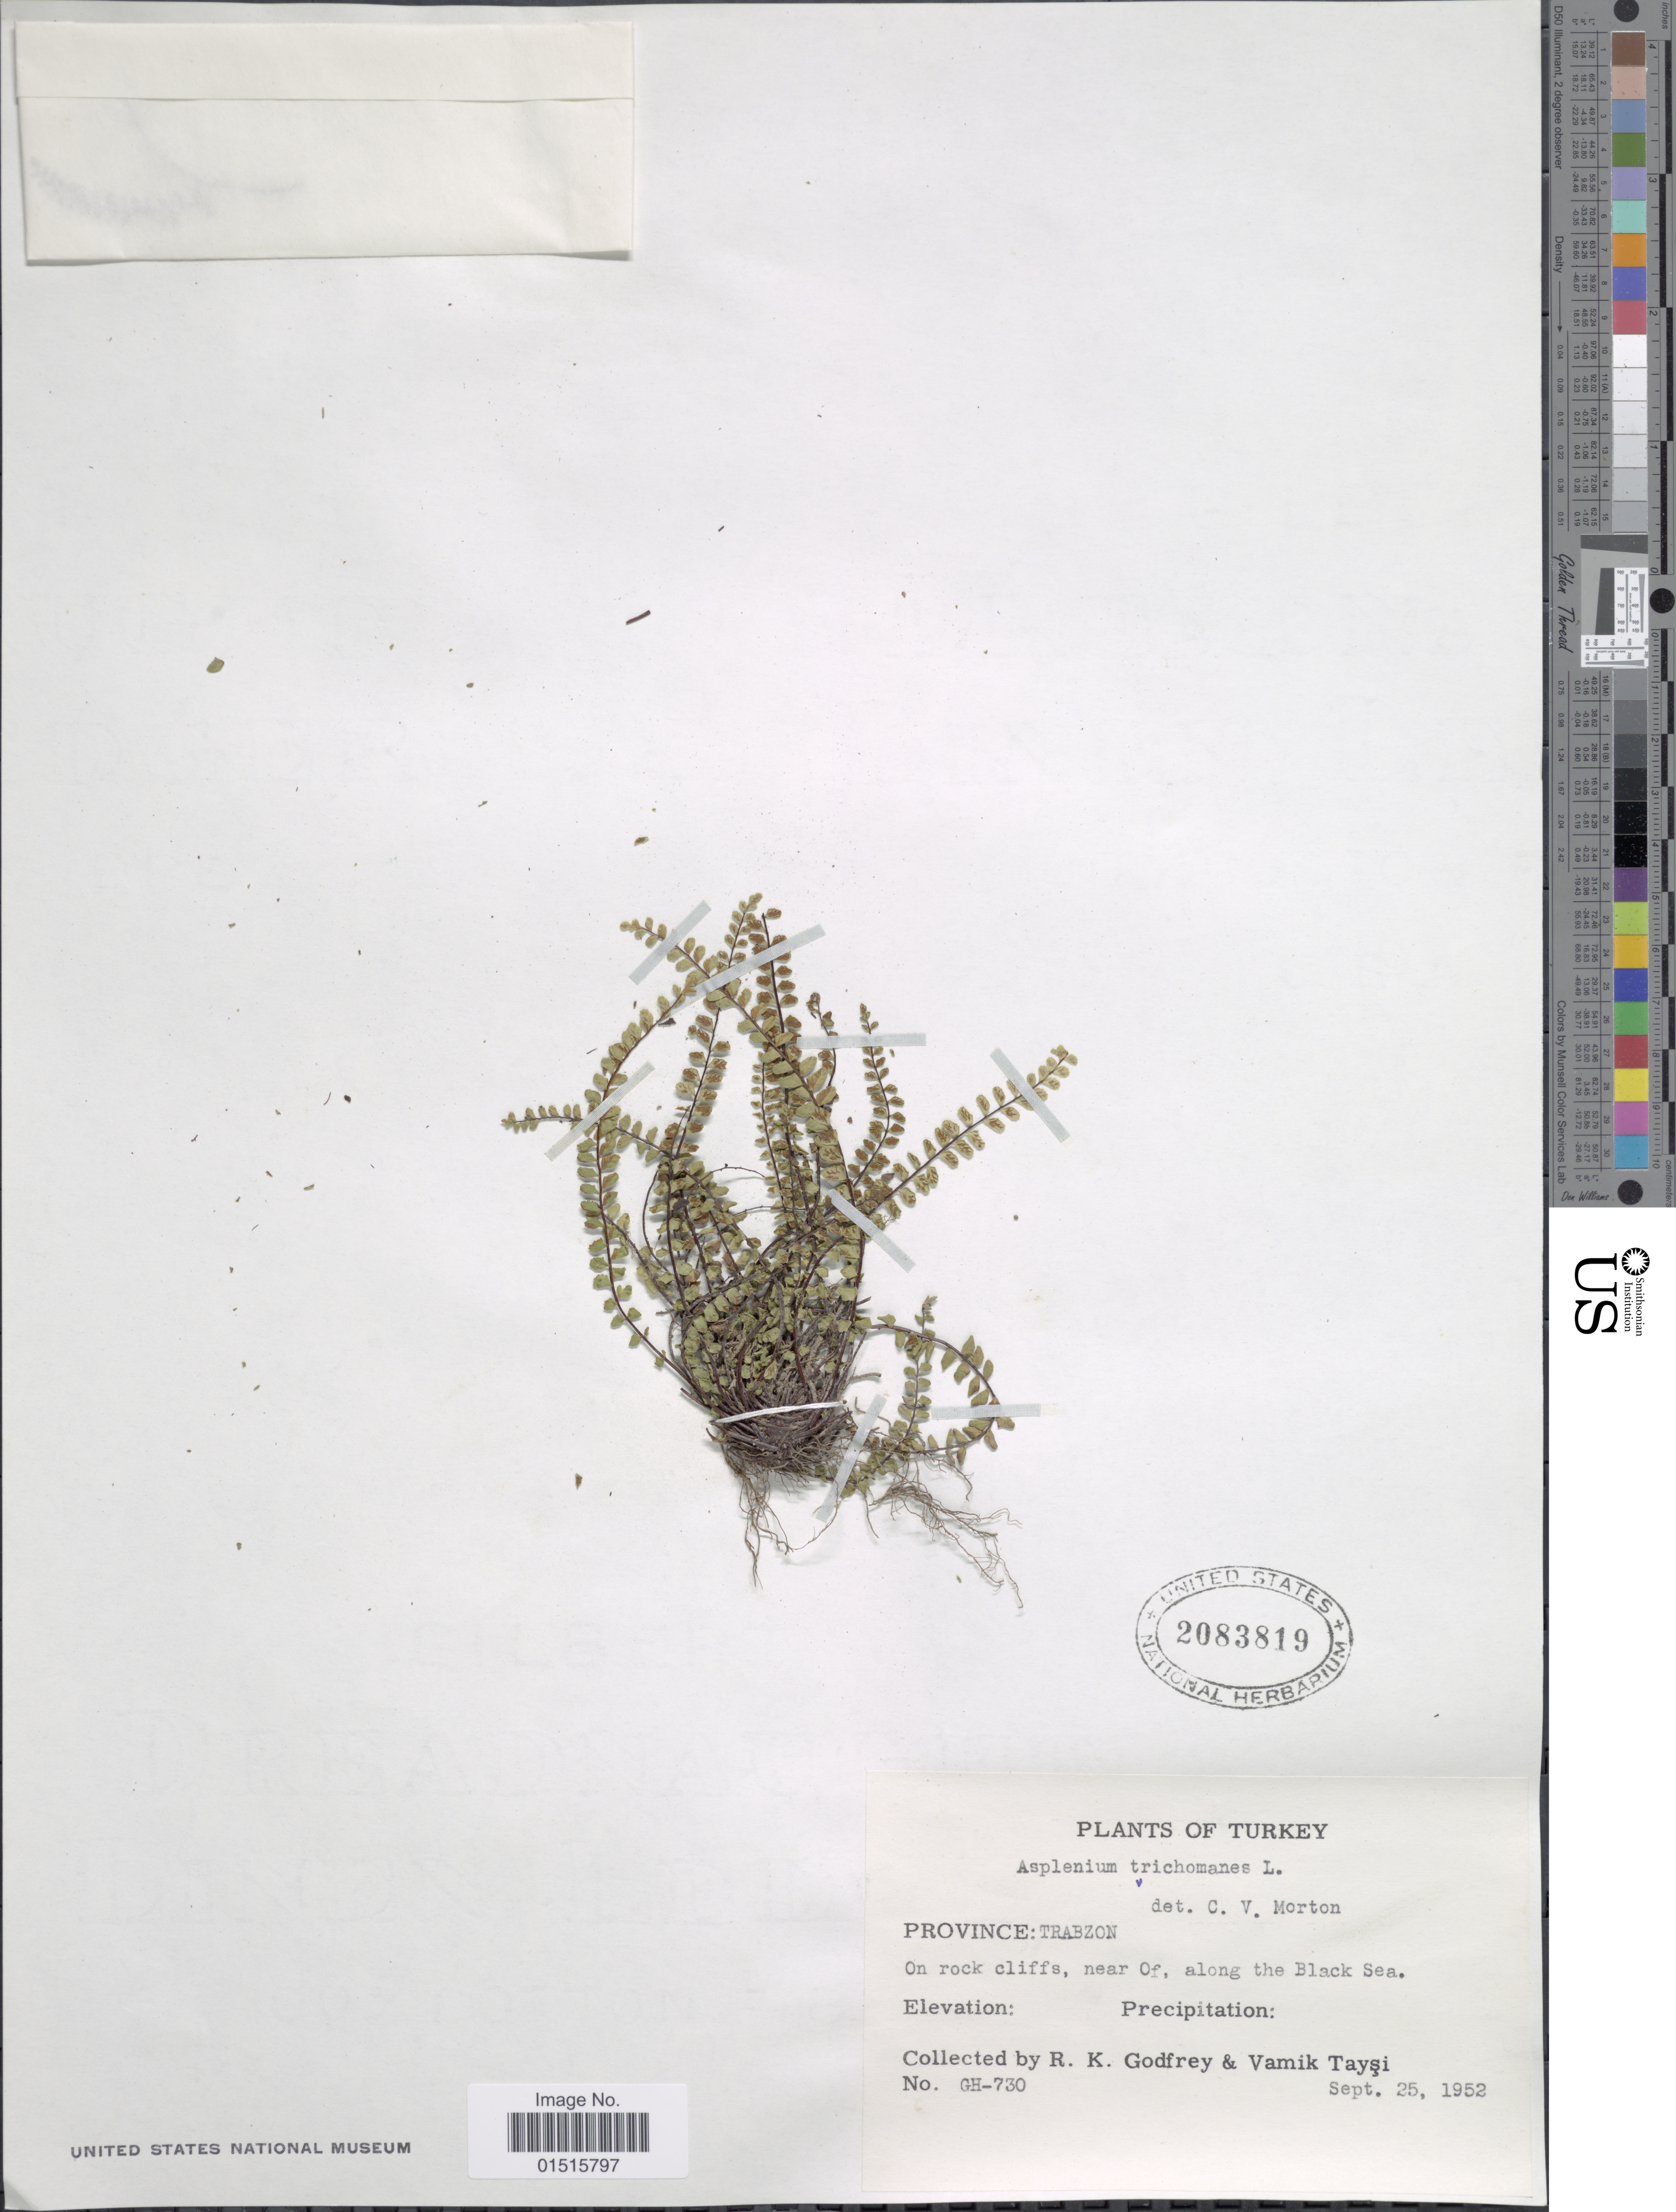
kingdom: Plantae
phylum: Tracheophyta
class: Polypodiopsida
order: Polypodiales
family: Aspleniaceae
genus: Asplenium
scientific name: Asplenium trichomanes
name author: L.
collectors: R. K. Godfrey & V. Taysi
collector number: GH-730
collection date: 1952-09-25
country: Turkey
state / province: Trabzon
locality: On rock cliffs, near Of, along the Black Sea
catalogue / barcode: US 2083819